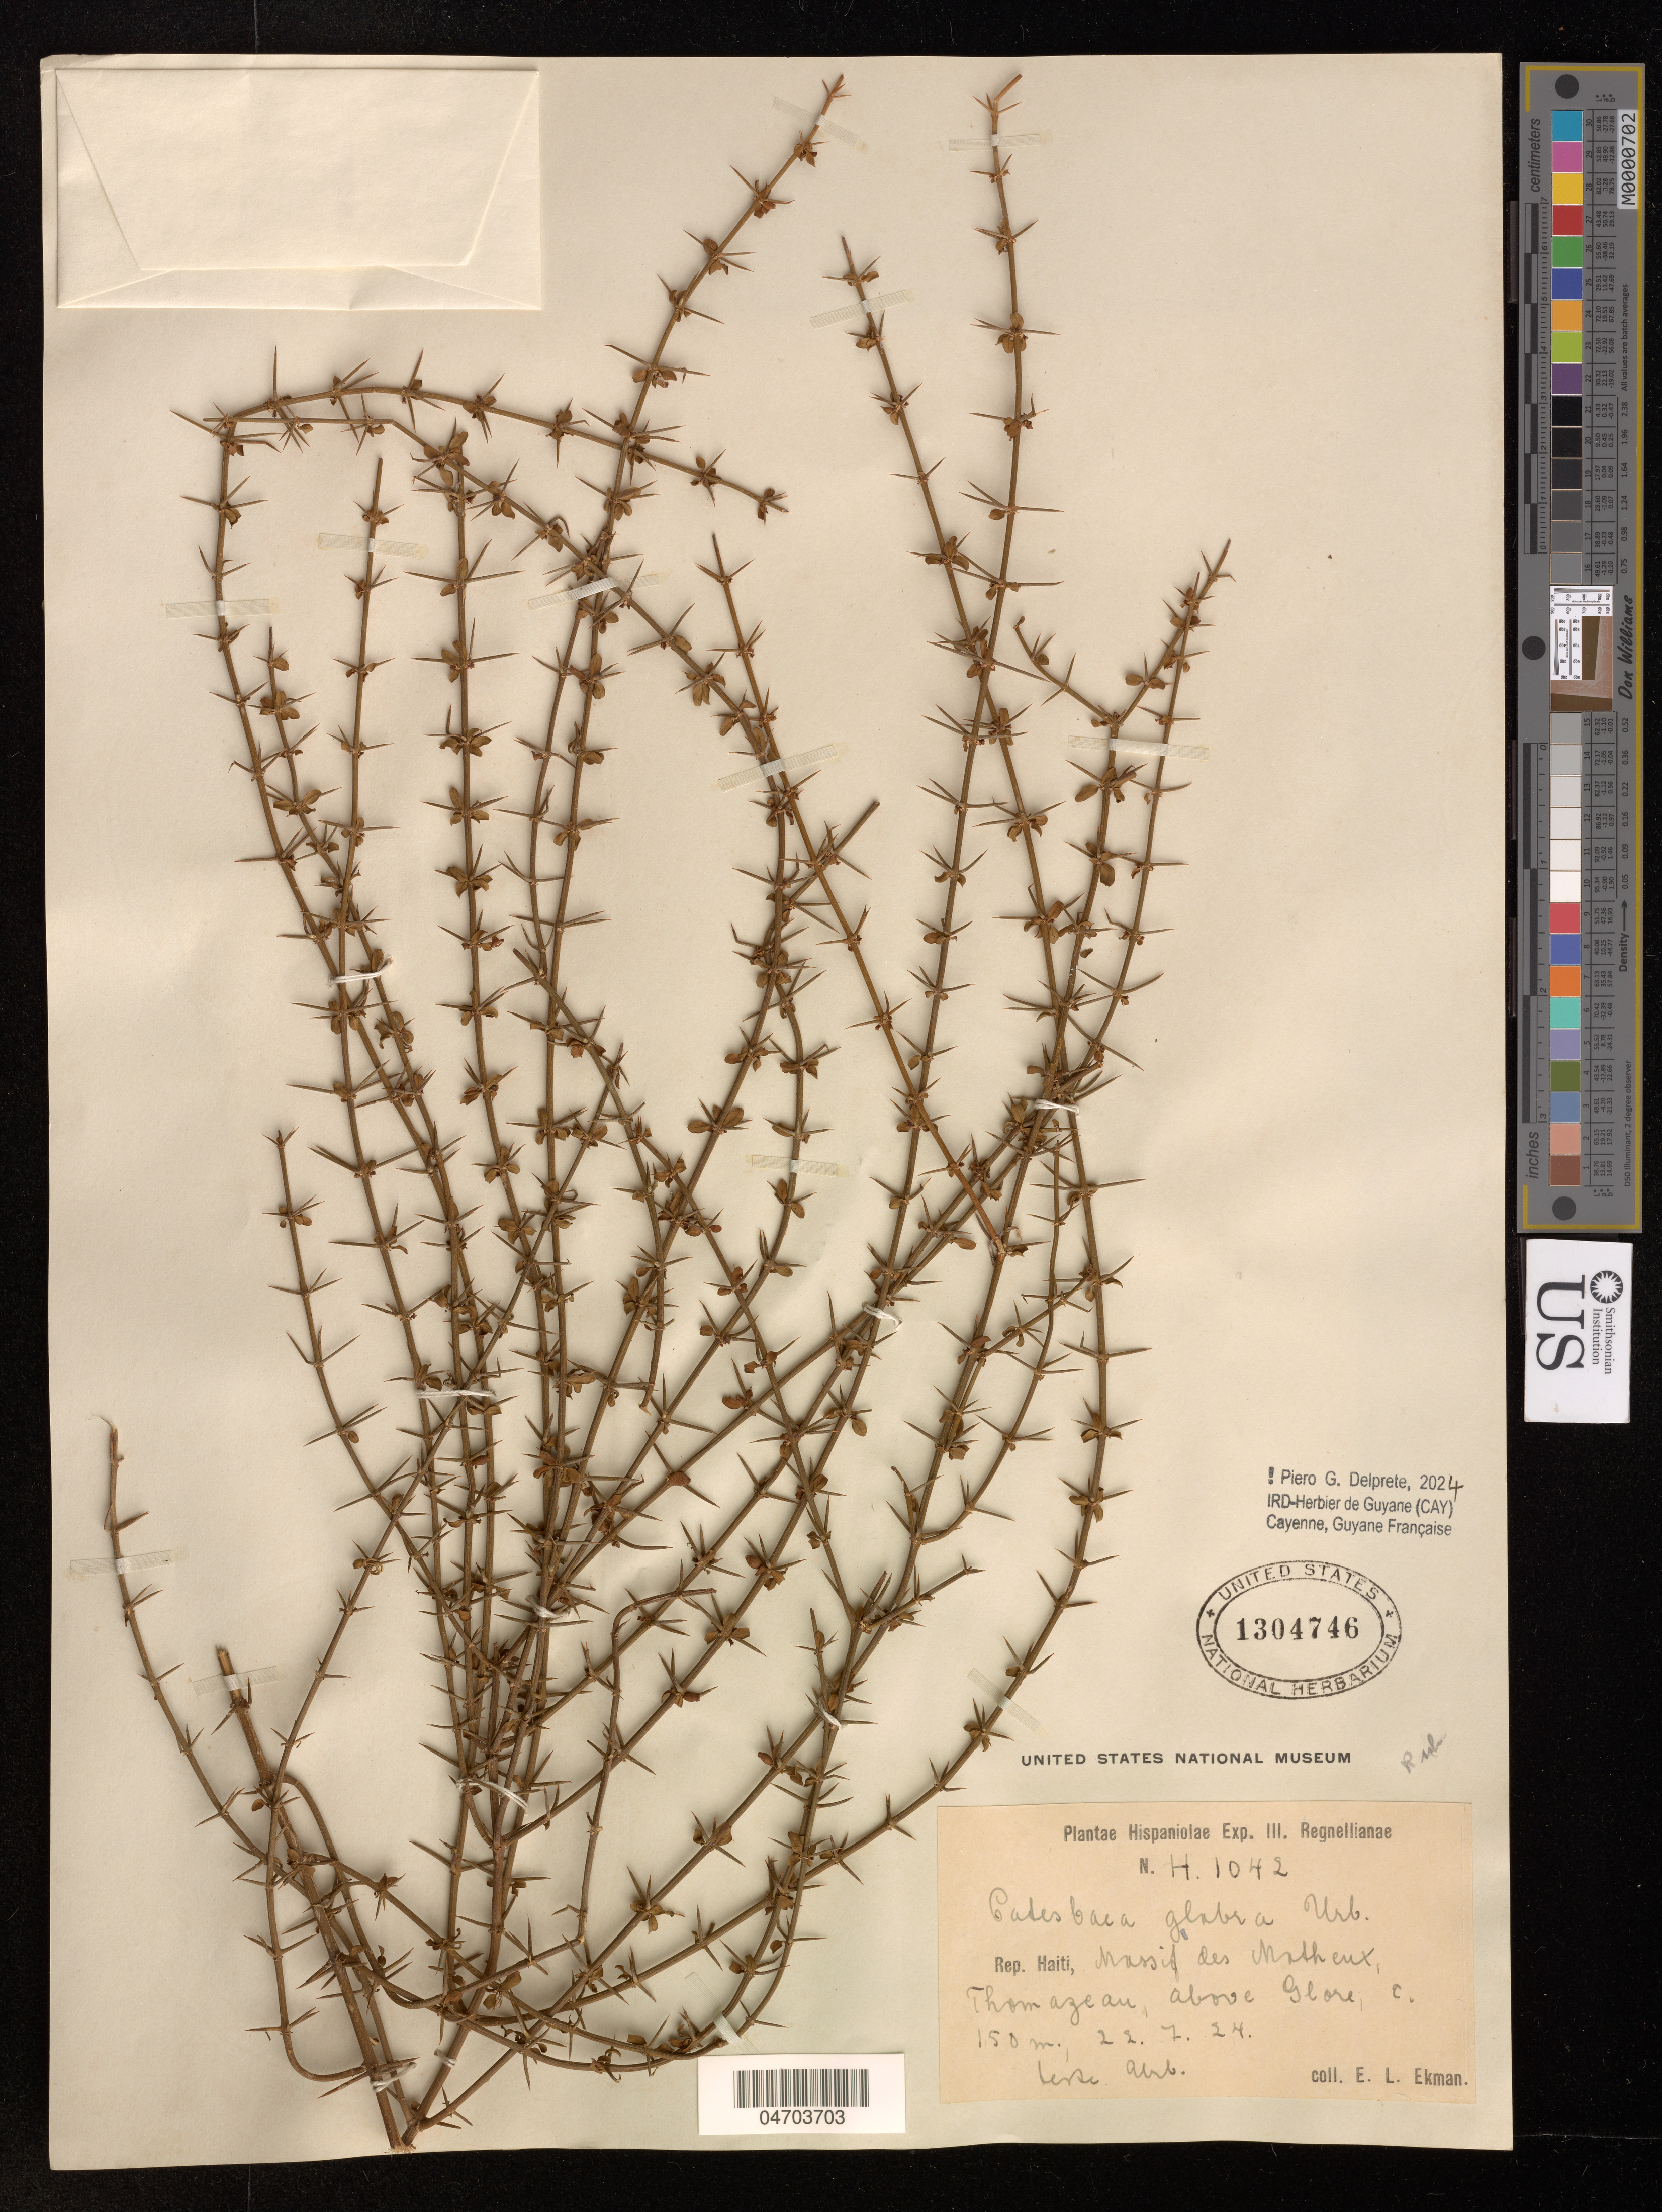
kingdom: Plantae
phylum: Tracheophyta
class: Magnoliopsida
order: Gentianales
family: Rubiaceae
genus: Catesbaea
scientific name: Catesbaea glabra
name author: Urb.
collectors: E. Ekman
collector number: H1042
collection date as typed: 22 Jul24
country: Haiti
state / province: Artibonite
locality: Hispaniolae Exp. III. Regnellianae. Massif des Matheux Thomazeau, above Glore.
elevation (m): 150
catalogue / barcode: US 1304746